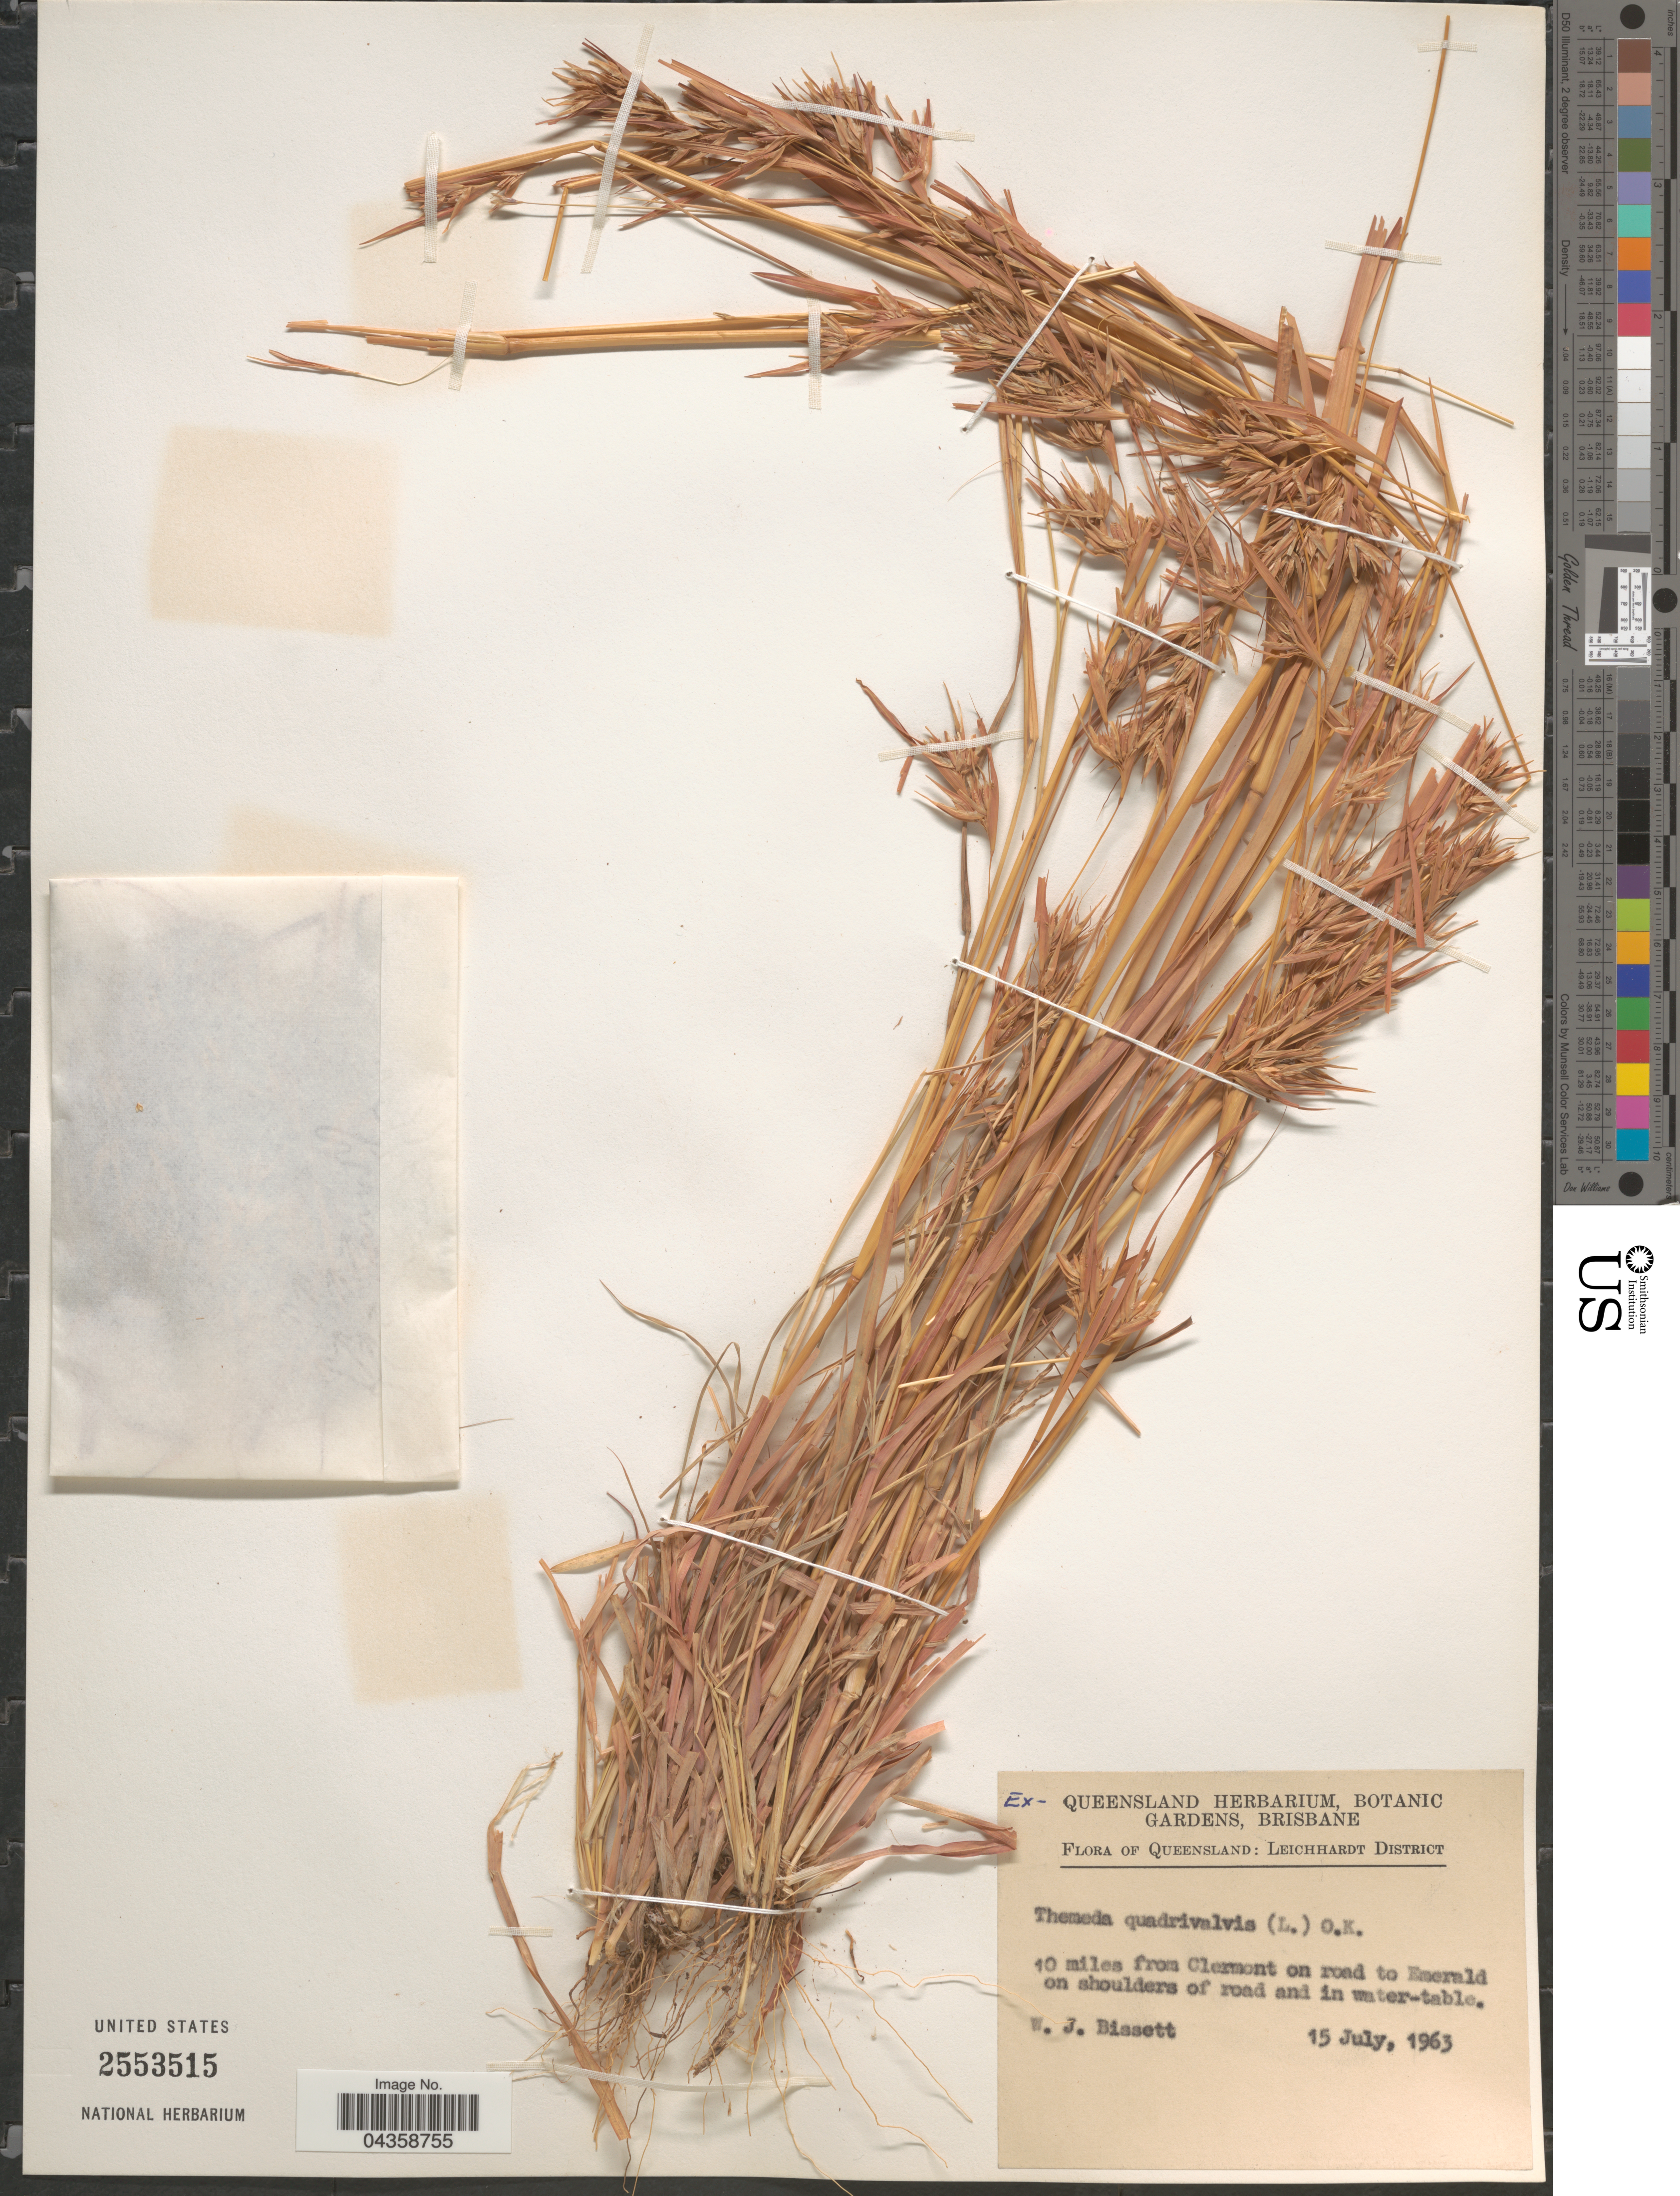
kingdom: Plantae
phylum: Tracheophyta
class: Liliopsida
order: Poales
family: Poaceae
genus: Themeda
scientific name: Themeda triandra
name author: Forssk.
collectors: W. Bissett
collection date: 1963-07-15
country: Australia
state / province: Queensland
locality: Leichhardt District. 10 miles from Clermont on road to Emerald on shoulders of road and in water-table.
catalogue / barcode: US 2553515